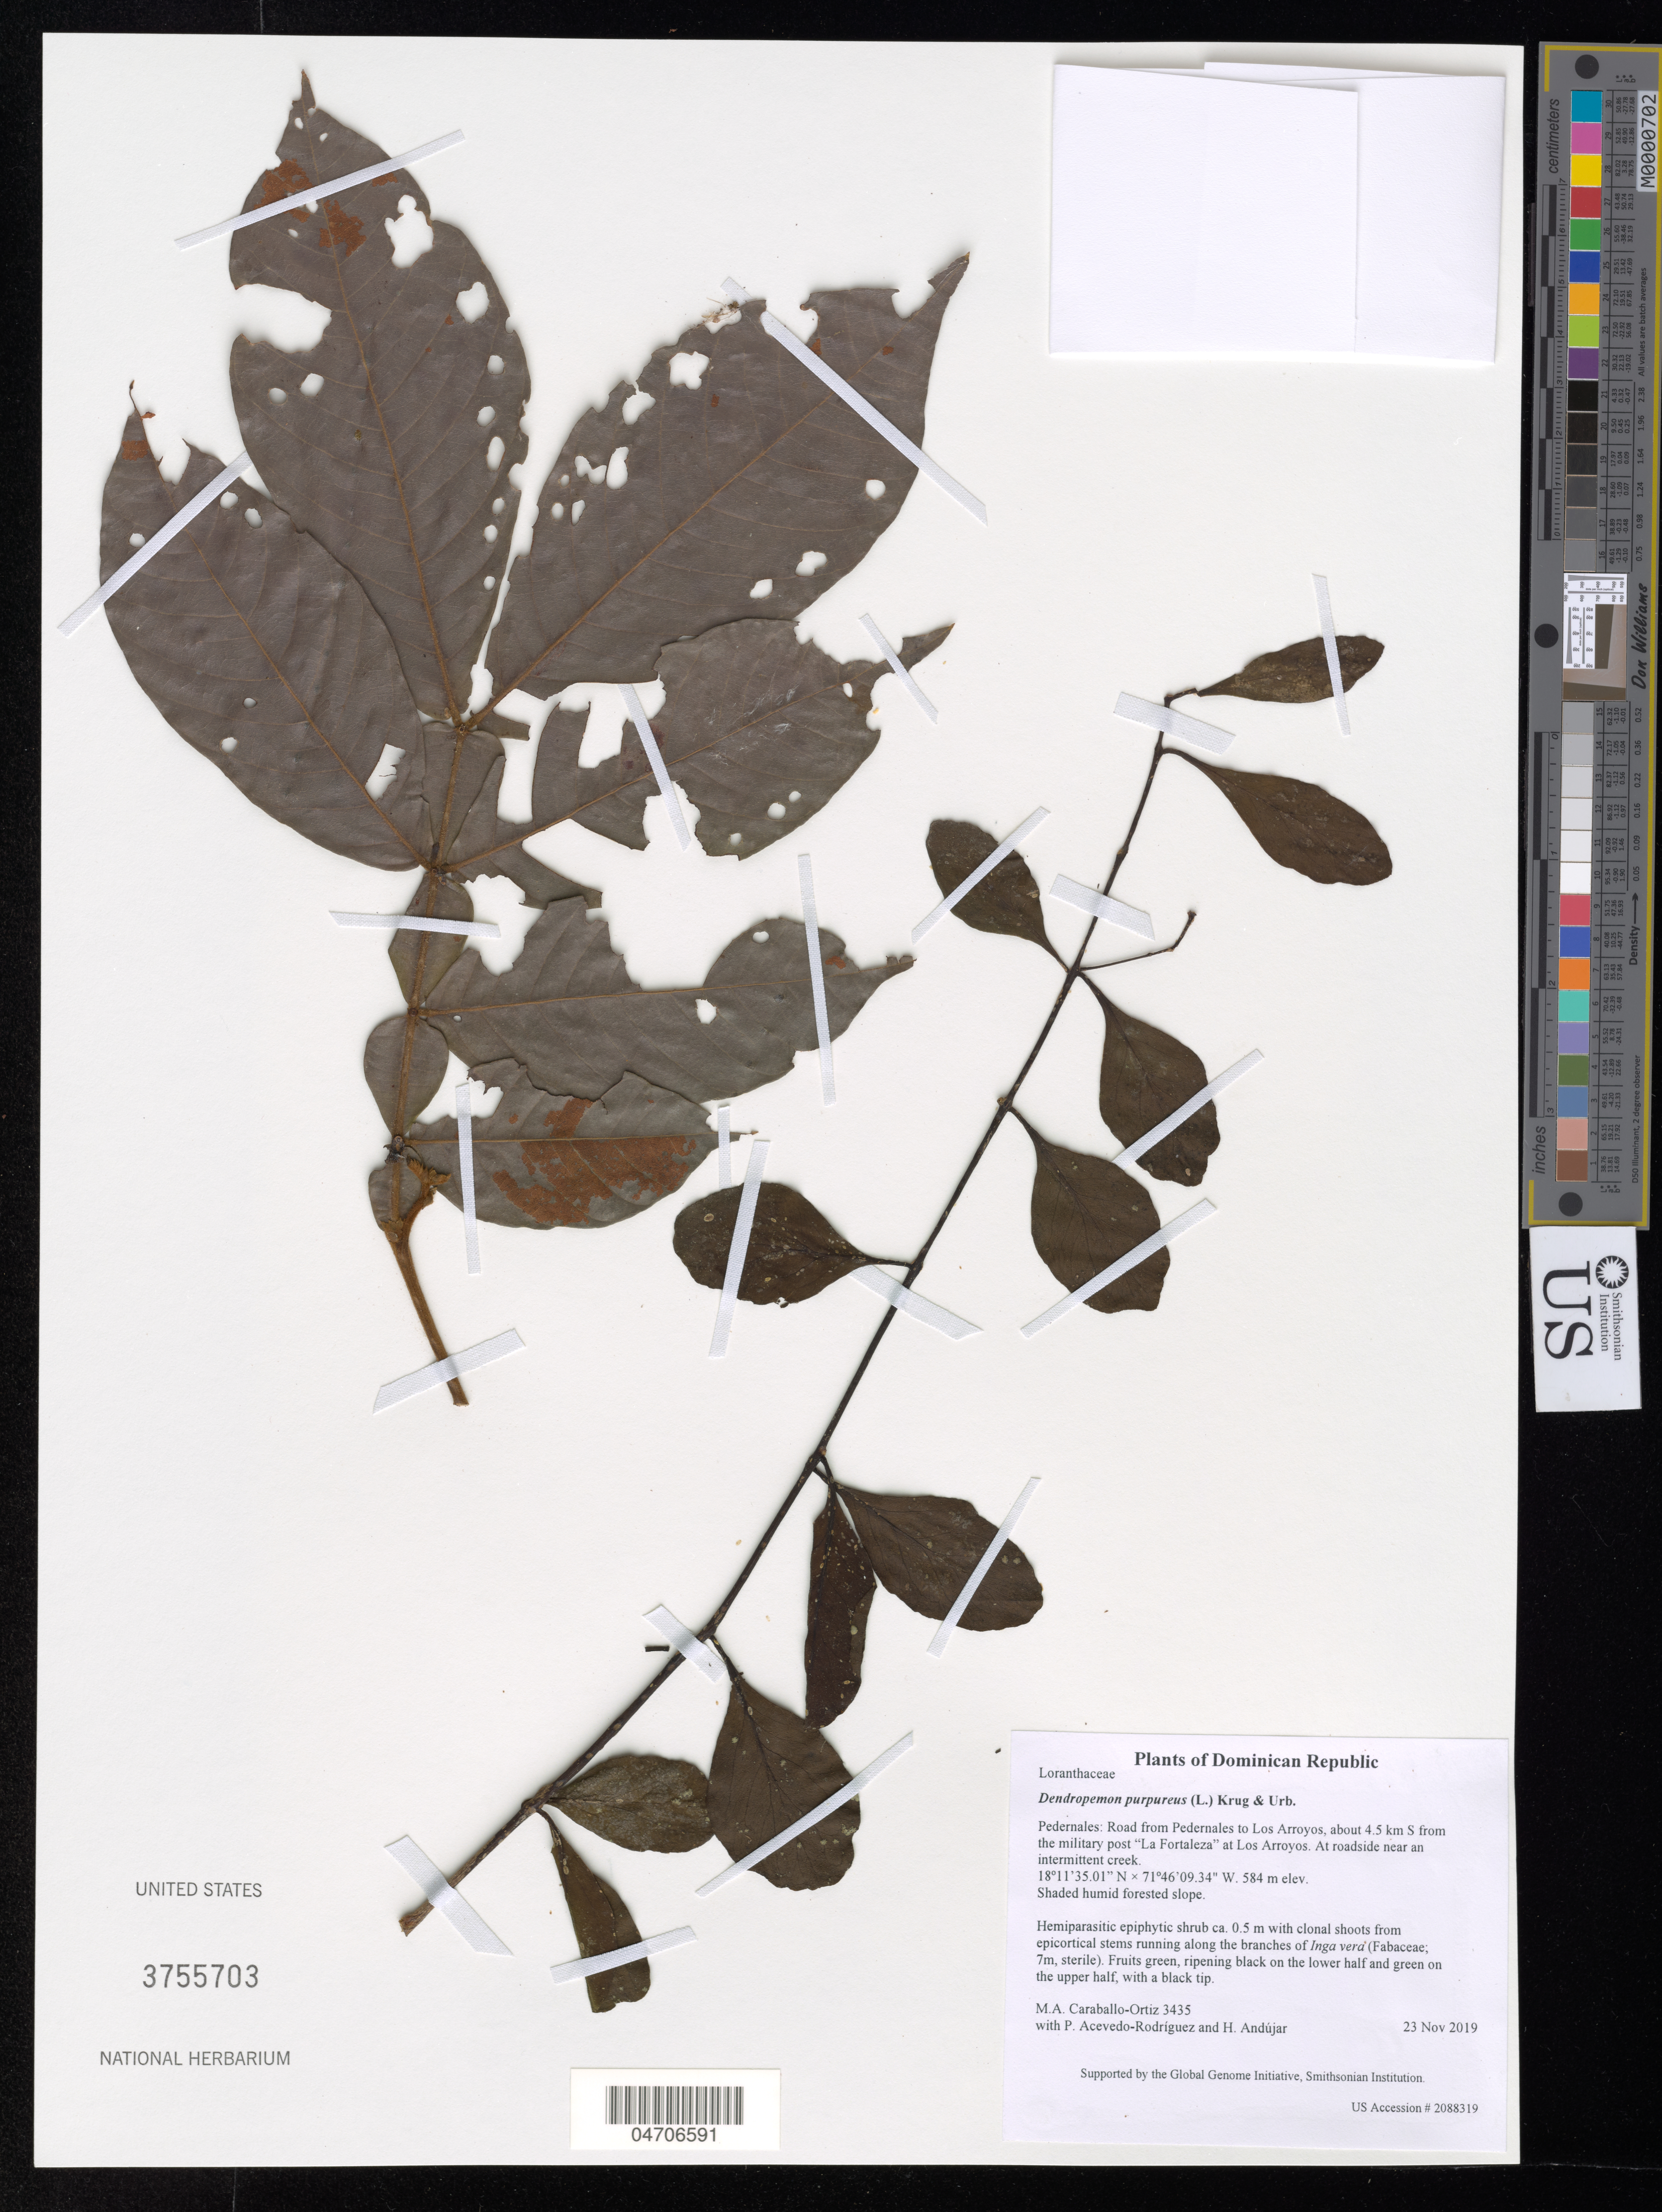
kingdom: Plantae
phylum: Tracheophyta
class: Magnoliopsida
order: Santalales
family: Loranthaceae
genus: Dendropemon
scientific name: Dendropemon purpureus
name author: (L.) Krug & Urb.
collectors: M. Caraballo-Ortiz, P. Acevedo-Rodr. & H. Andujar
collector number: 3435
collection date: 2019-11-23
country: Dominican Republic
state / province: Pedernales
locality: Road from Pedernales to Los Arroyos, about 4.5 km S from the military post "La Fortaleza" at Los Arroyos. At roadside near an intermittent creek.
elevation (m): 584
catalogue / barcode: US 3755703